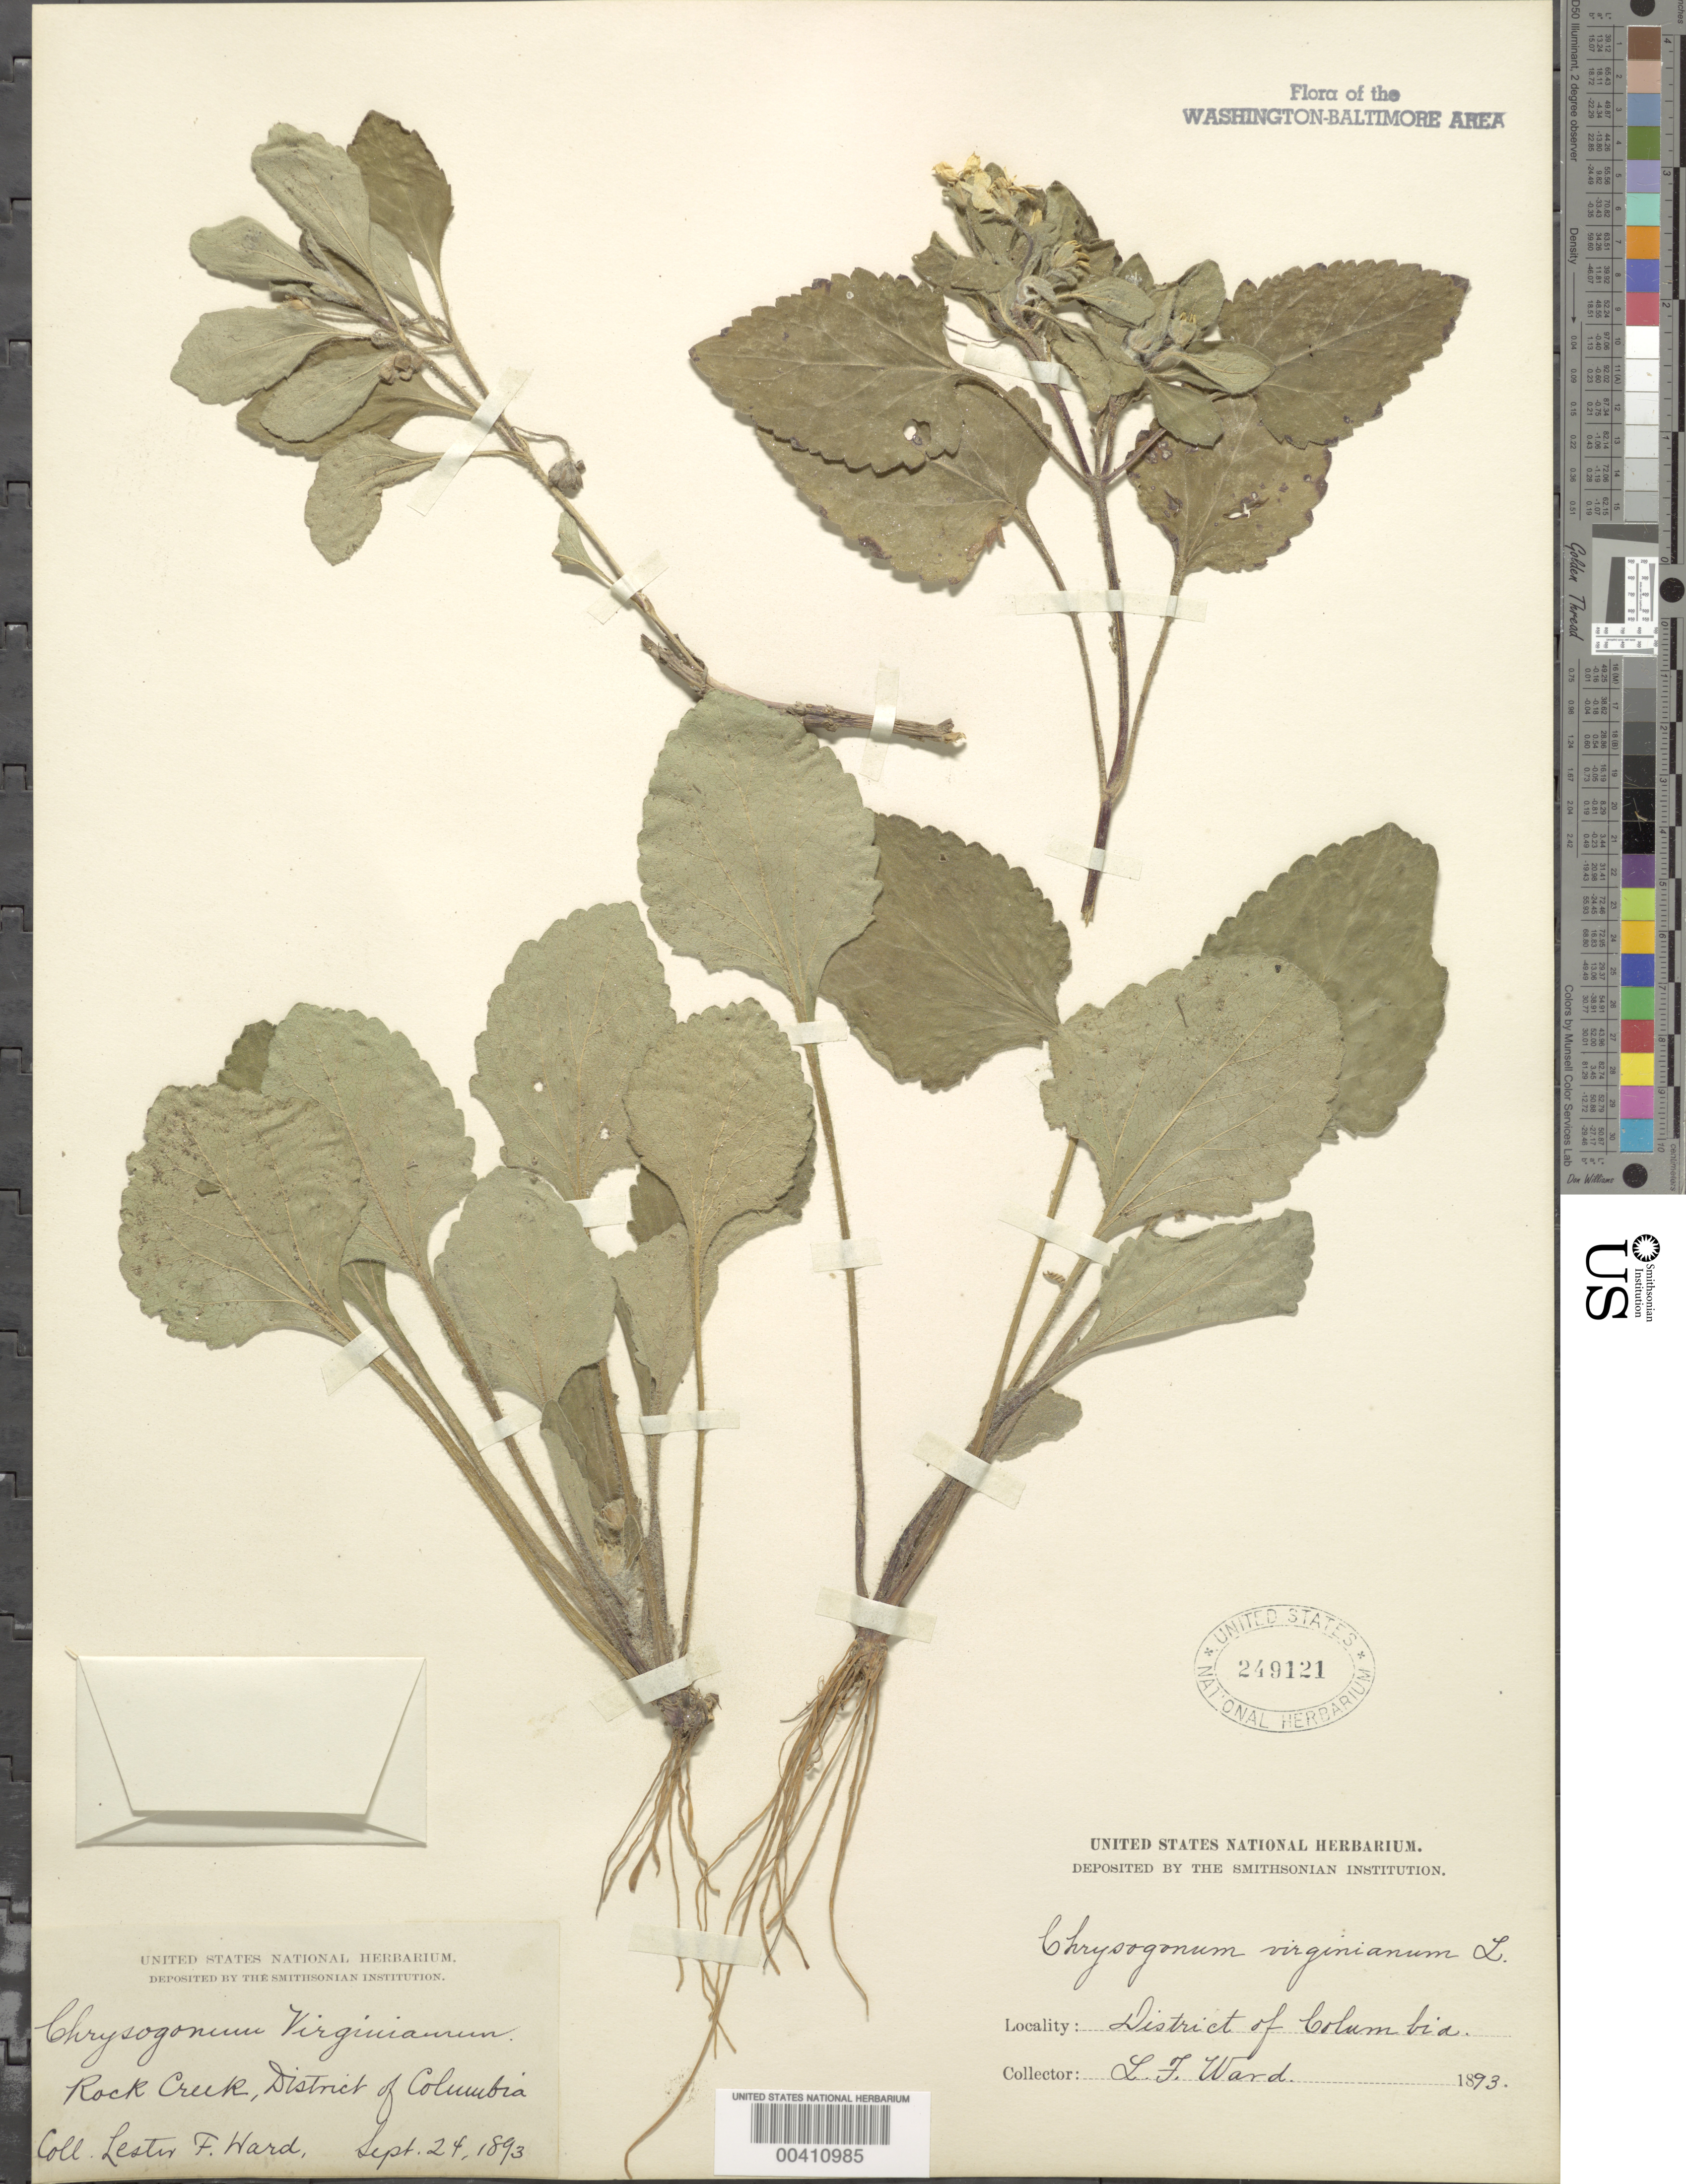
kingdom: Plantae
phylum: Tracheophyta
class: Magnoliopsida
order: Asterales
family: Asteraceae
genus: Chrysogonum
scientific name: Chrysogonum virginianum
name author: L.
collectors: L. F. Ward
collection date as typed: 24 Sep 1893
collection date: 1893-09-24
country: United States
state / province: District of Columbia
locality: Rock Creek Rock Creek Park & vicinity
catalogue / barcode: US 249121